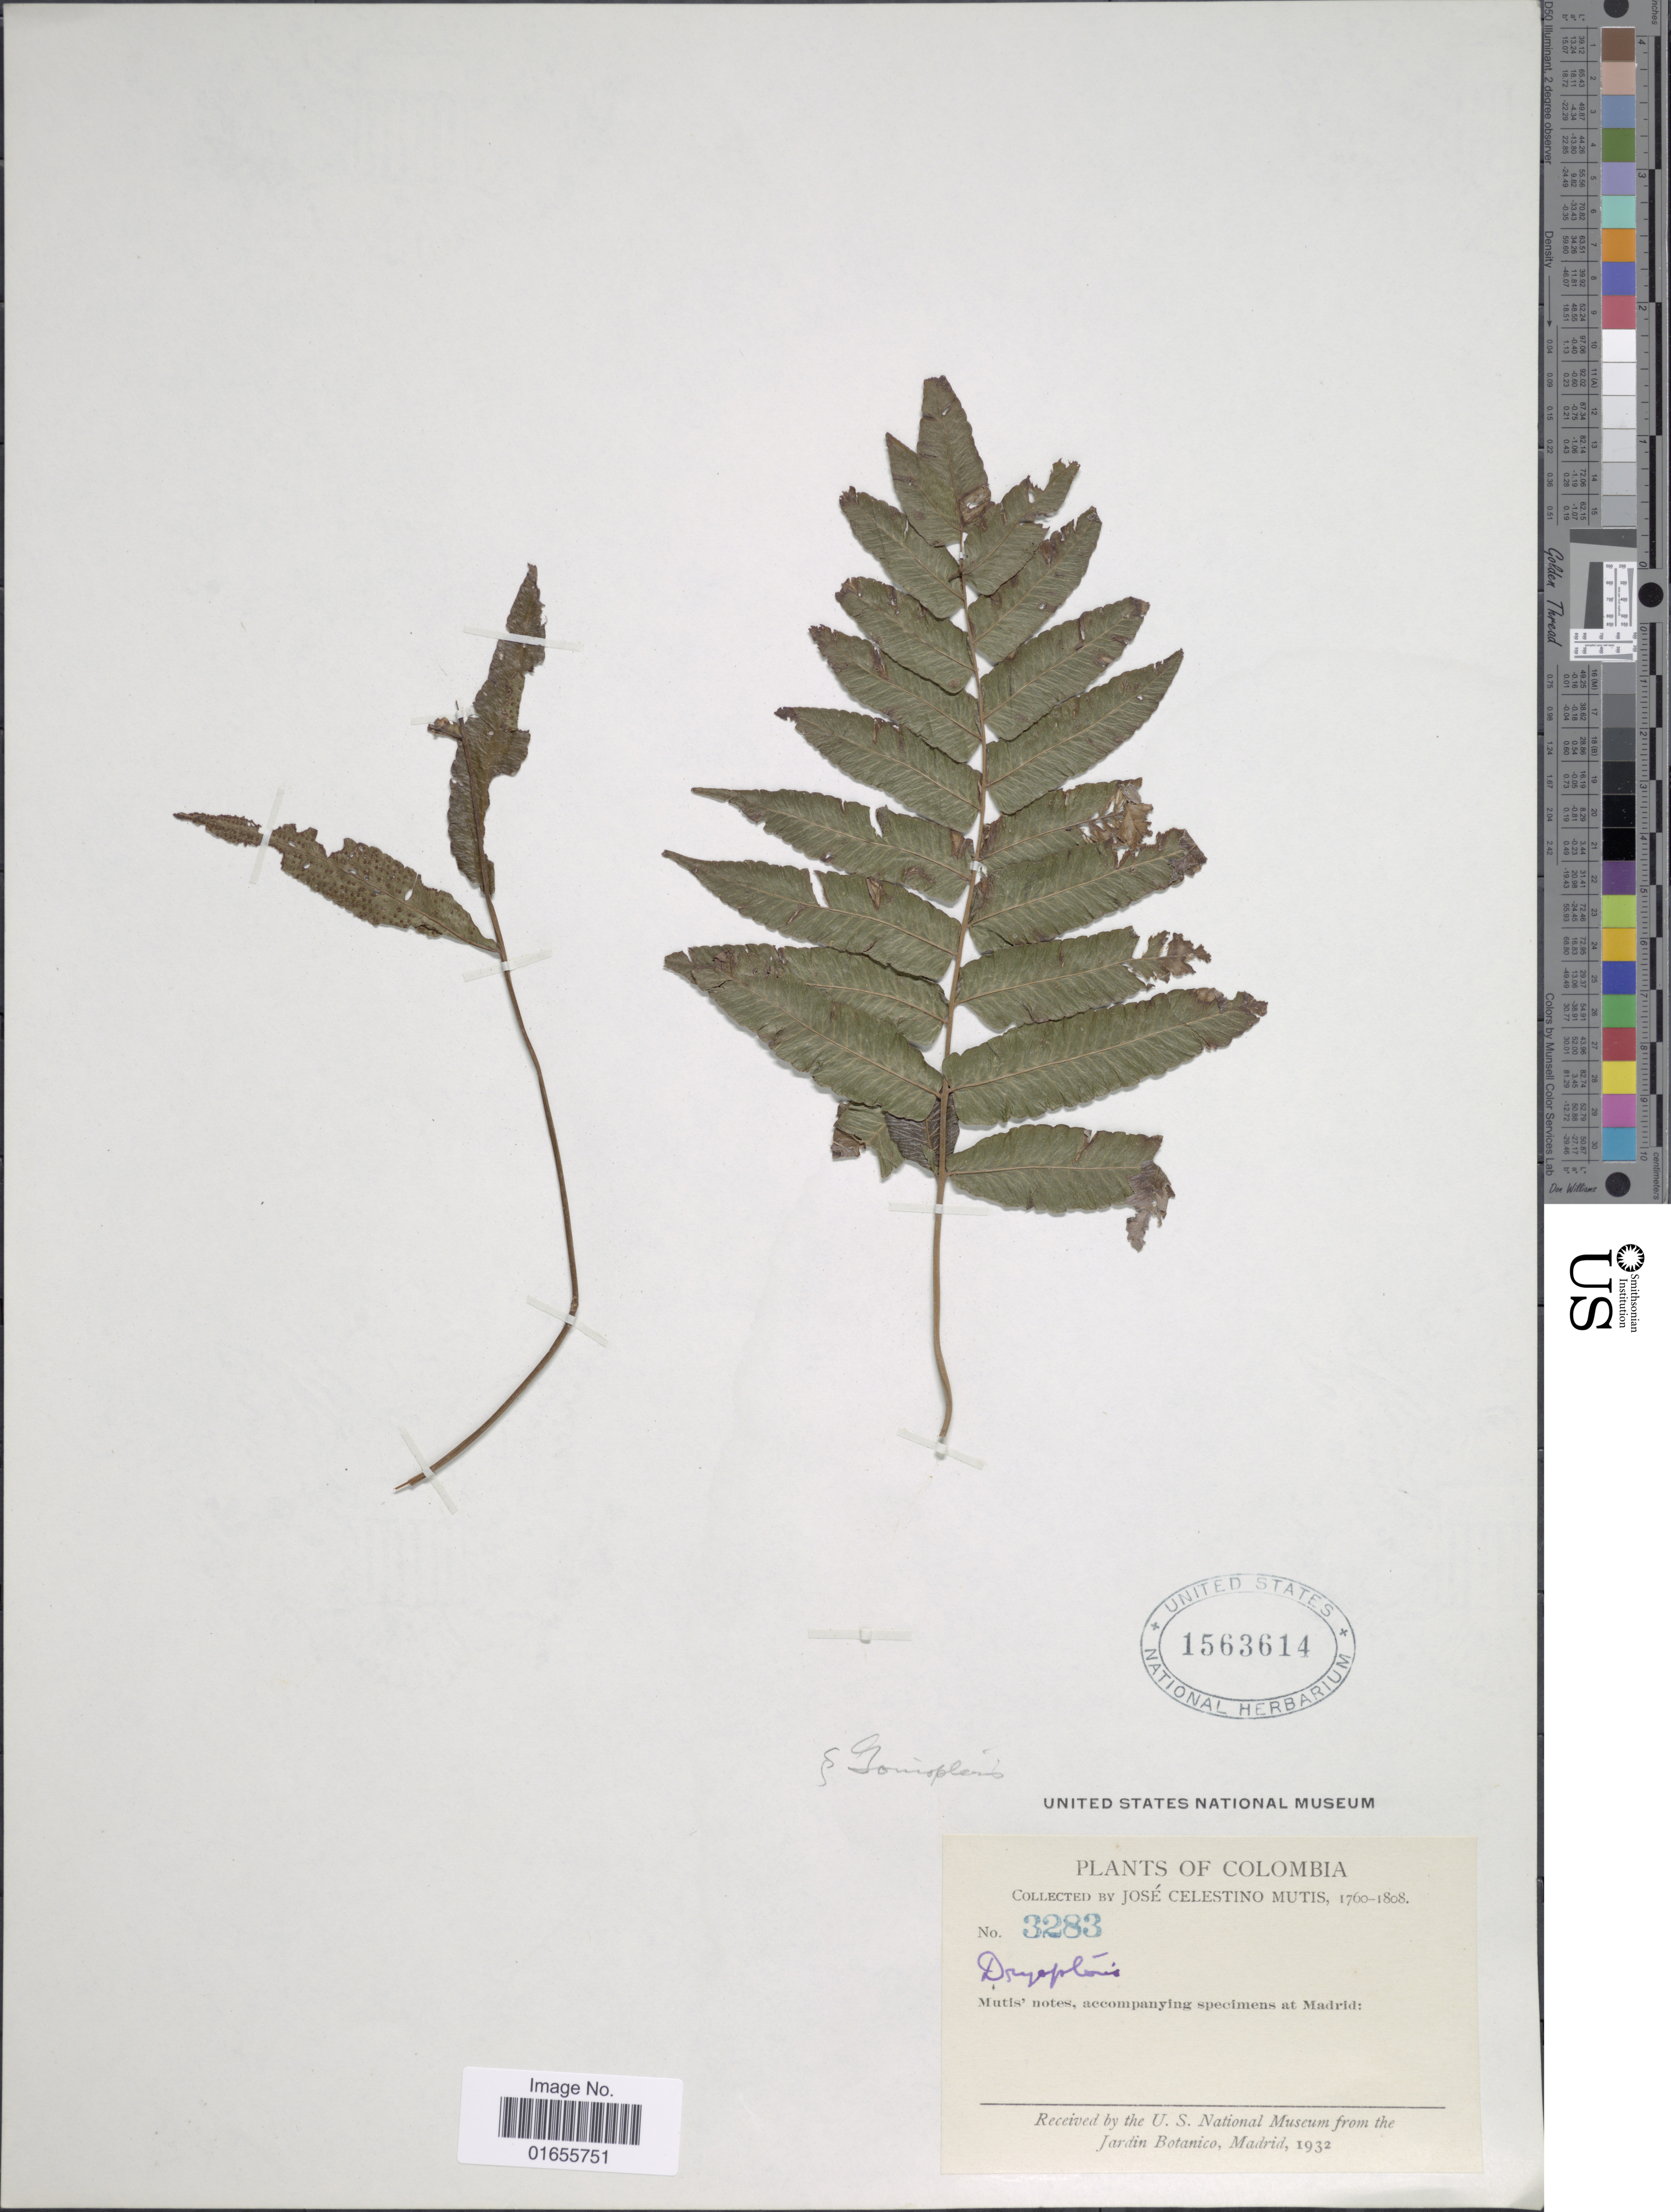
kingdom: Plantae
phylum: Tracheophyta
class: Polypodiopsida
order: Polypodiales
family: Thelypteridaceae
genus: Goniopteris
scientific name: Goniopteris sp.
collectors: J. C. B. Mutis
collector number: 3283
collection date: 1760/1808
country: Colombia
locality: Mutis' notes, accompanying specimens at Madrid:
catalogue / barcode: US 1563614